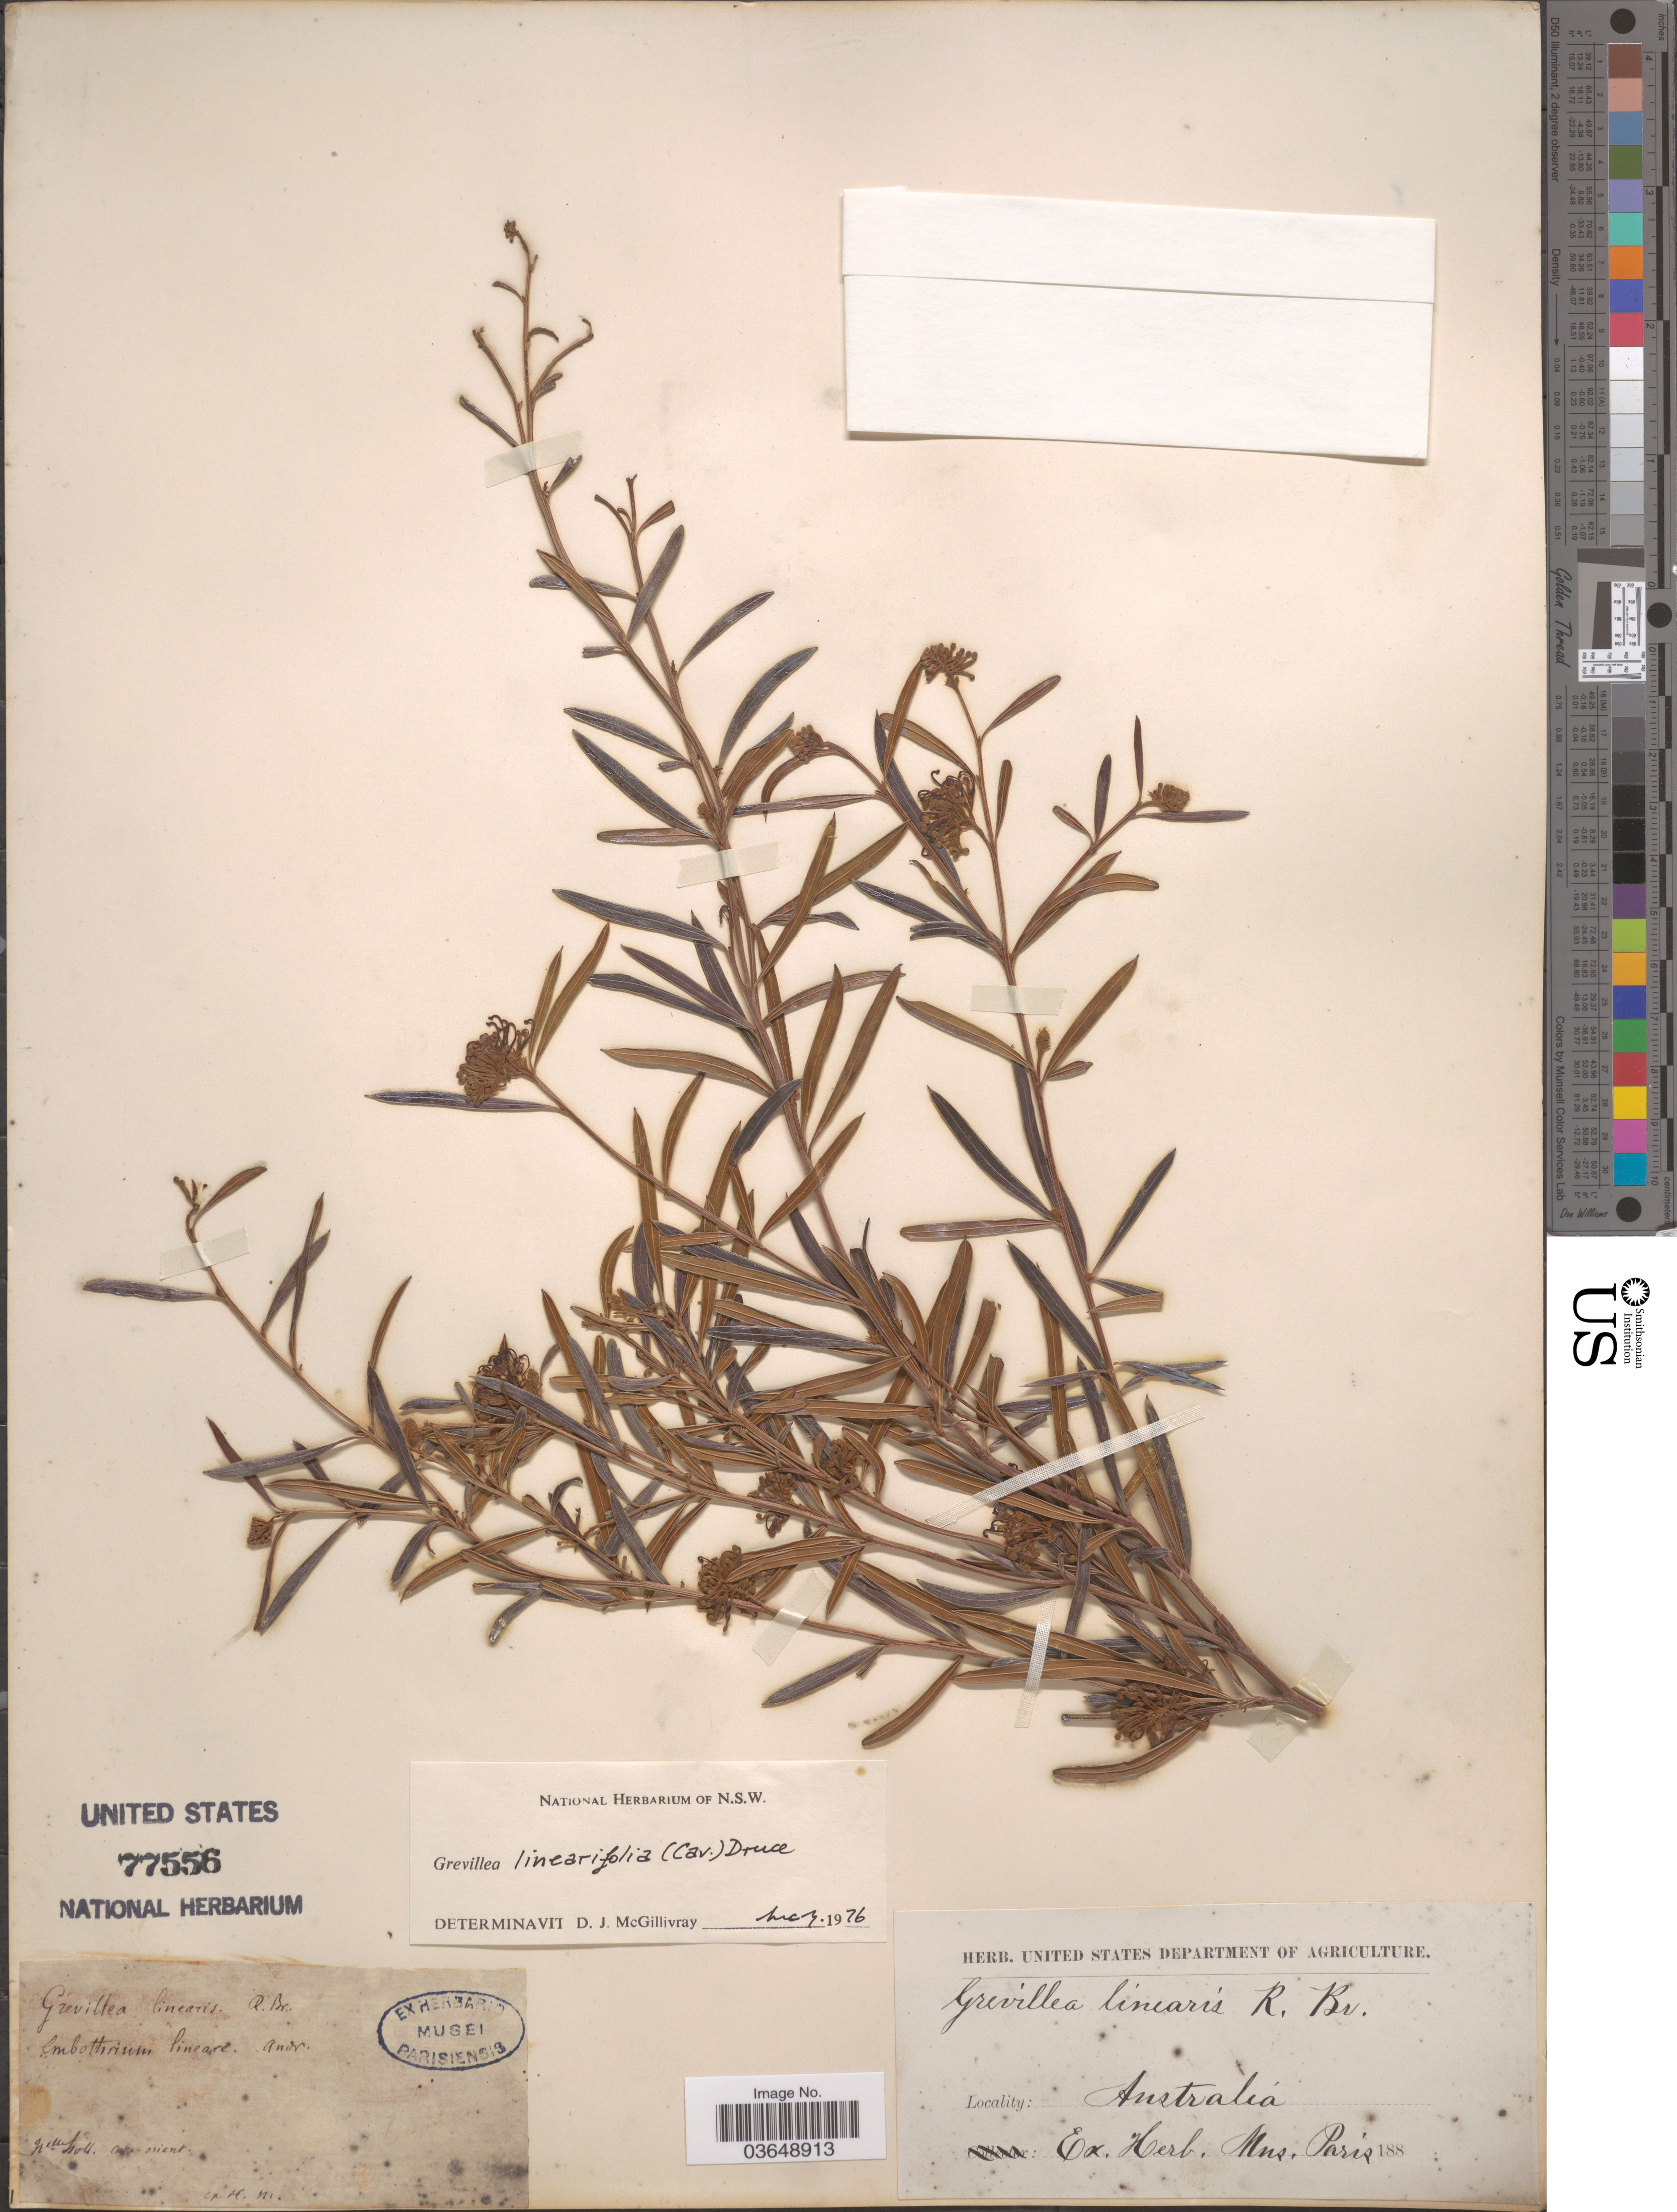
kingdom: Plantae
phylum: Tracheophyta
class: Magnoliopsida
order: Proteales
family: Proteaceae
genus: Grevillea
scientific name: Grevillea linearifolia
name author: (Cav.) Druce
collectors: ex herb. Mus. Paris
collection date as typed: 188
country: Australia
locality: Nelle. Holl. Cote orient.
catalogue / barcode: US 77556